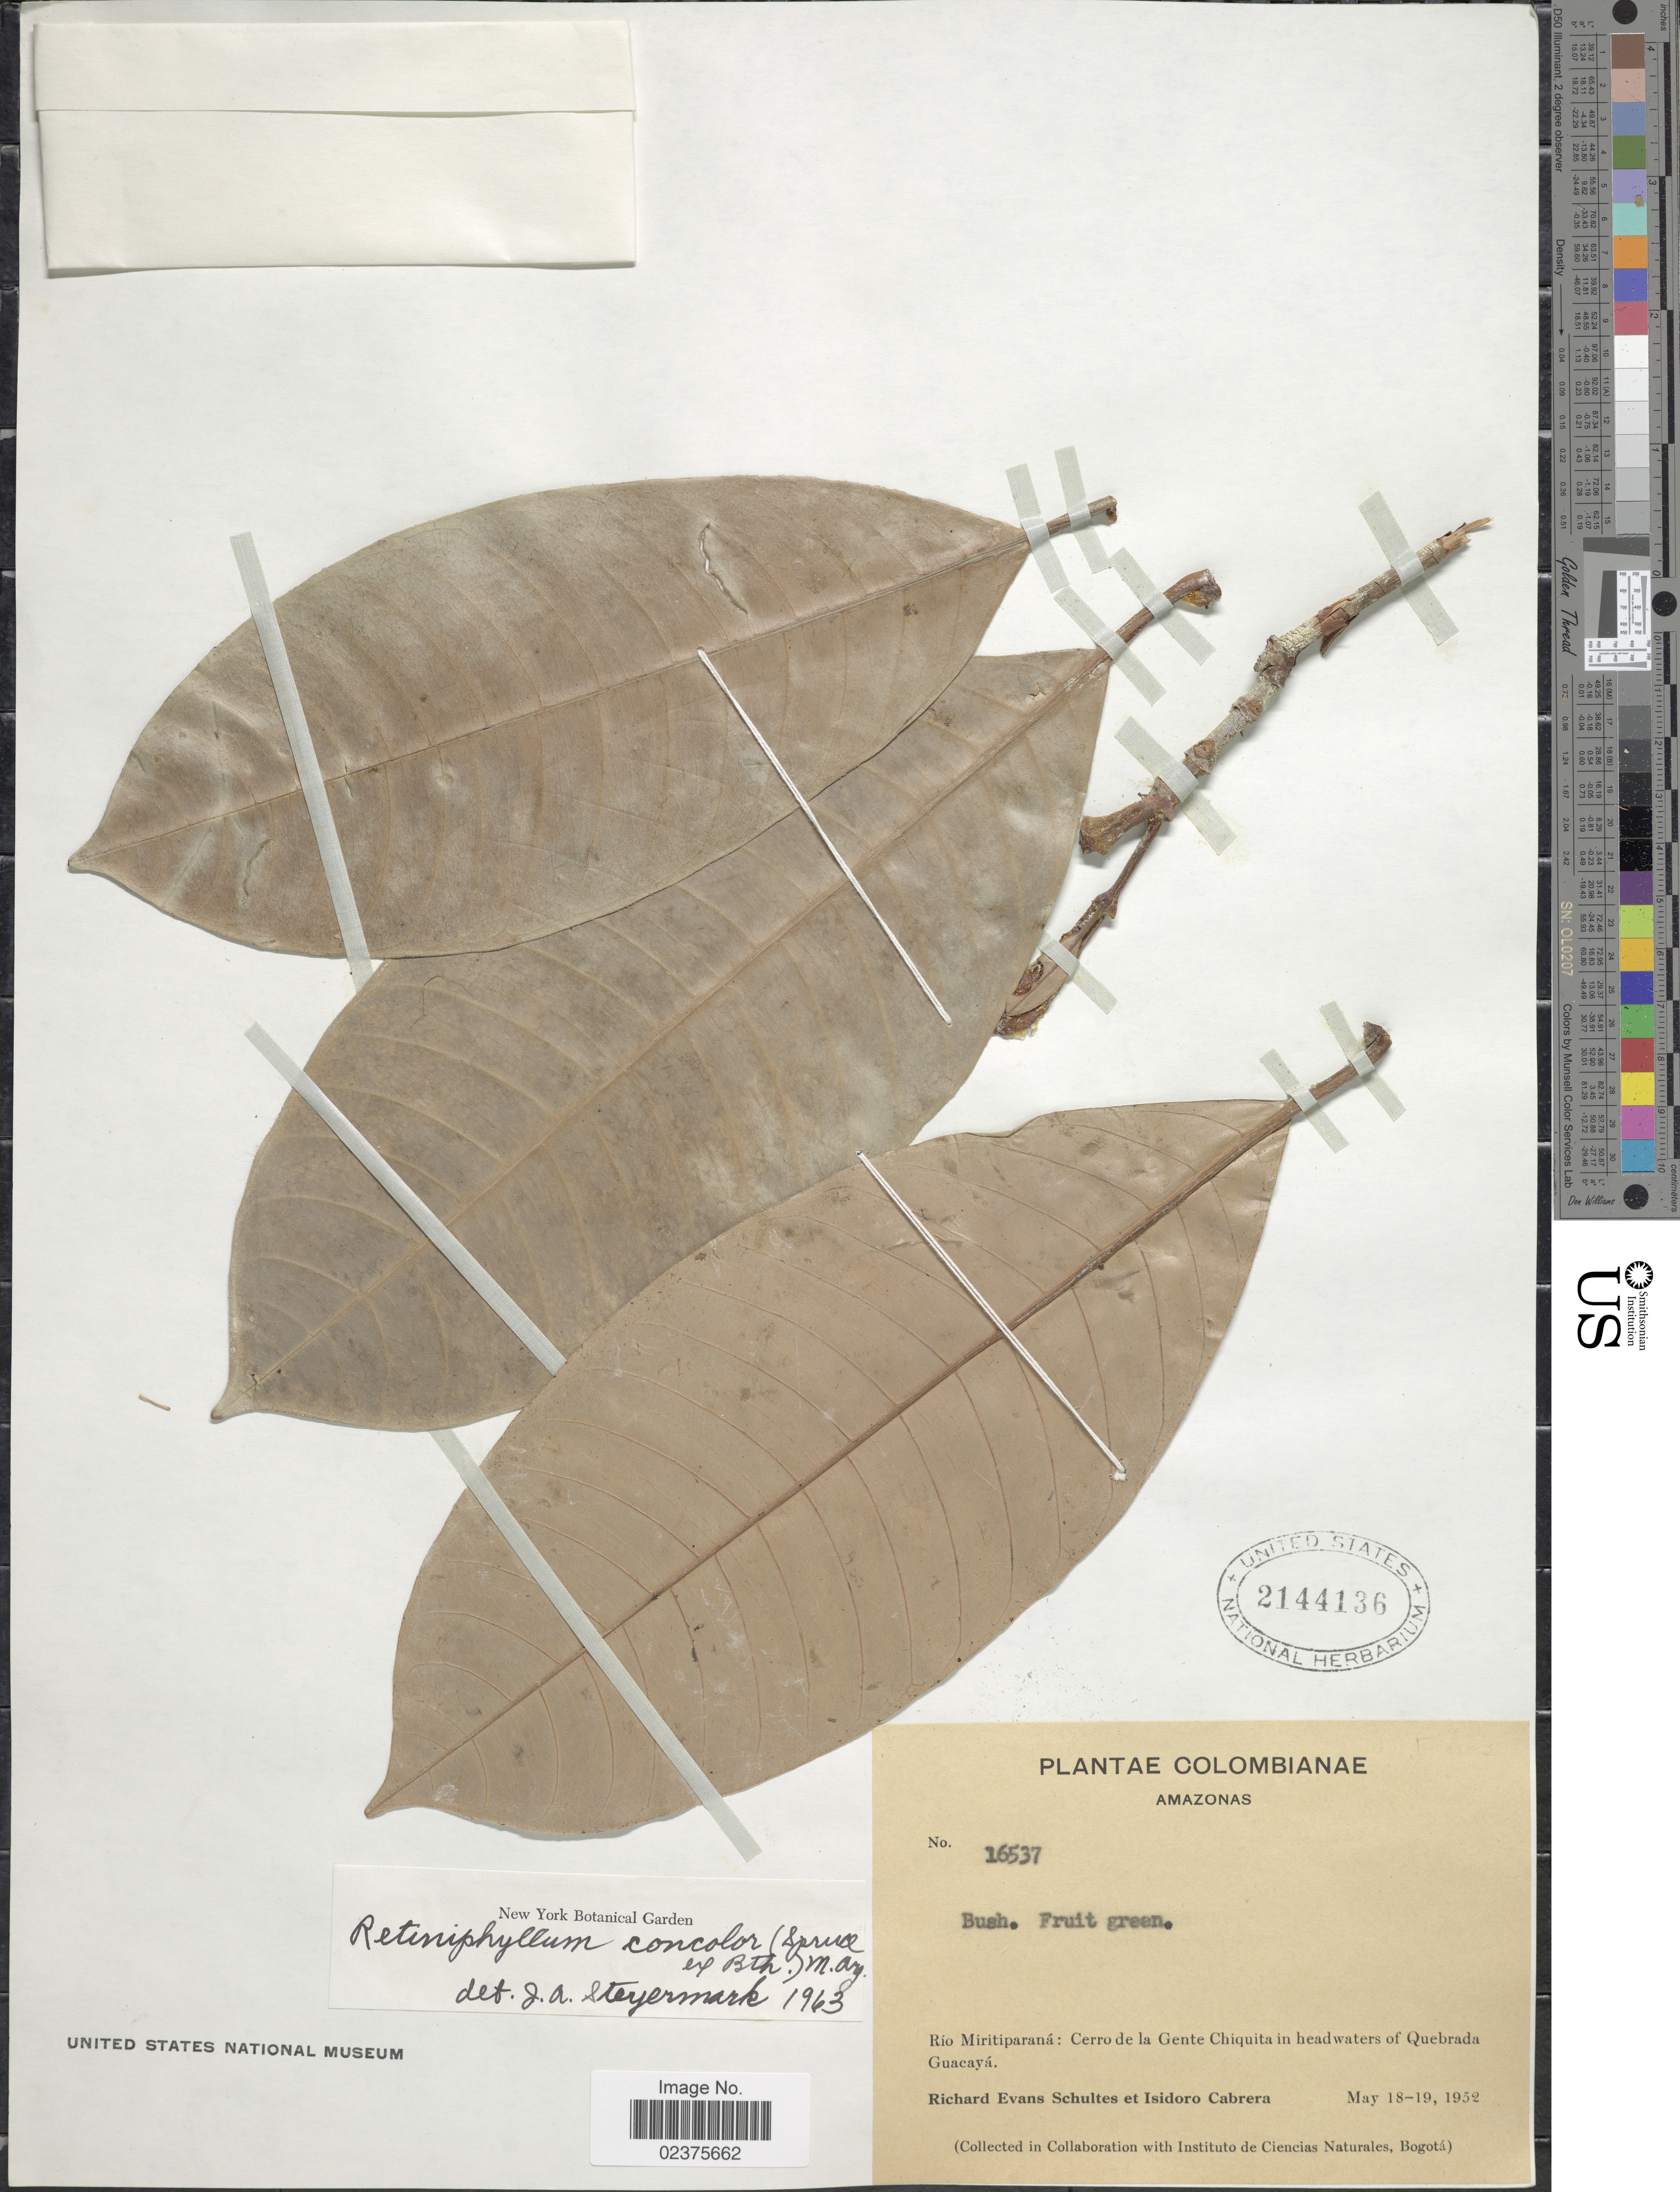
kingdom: Plantae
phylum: Tracheophyta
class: Magnoliopsida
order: Gentianales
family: Rubiaceae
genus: Retiniphyllum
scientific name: Retiniphyllum concolor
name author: (Spruce ex Benth.) Müll. Arg.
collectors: R. E. Schultes & I. Cabrera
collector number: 16537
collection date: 1952-05-18/1952-05-19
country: Colombia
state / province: Amazônas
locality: Río Miritiparaná: Cerro de la Gente Chiquita in headwaters of Quebrada Guacayá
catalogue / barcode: US 2144136